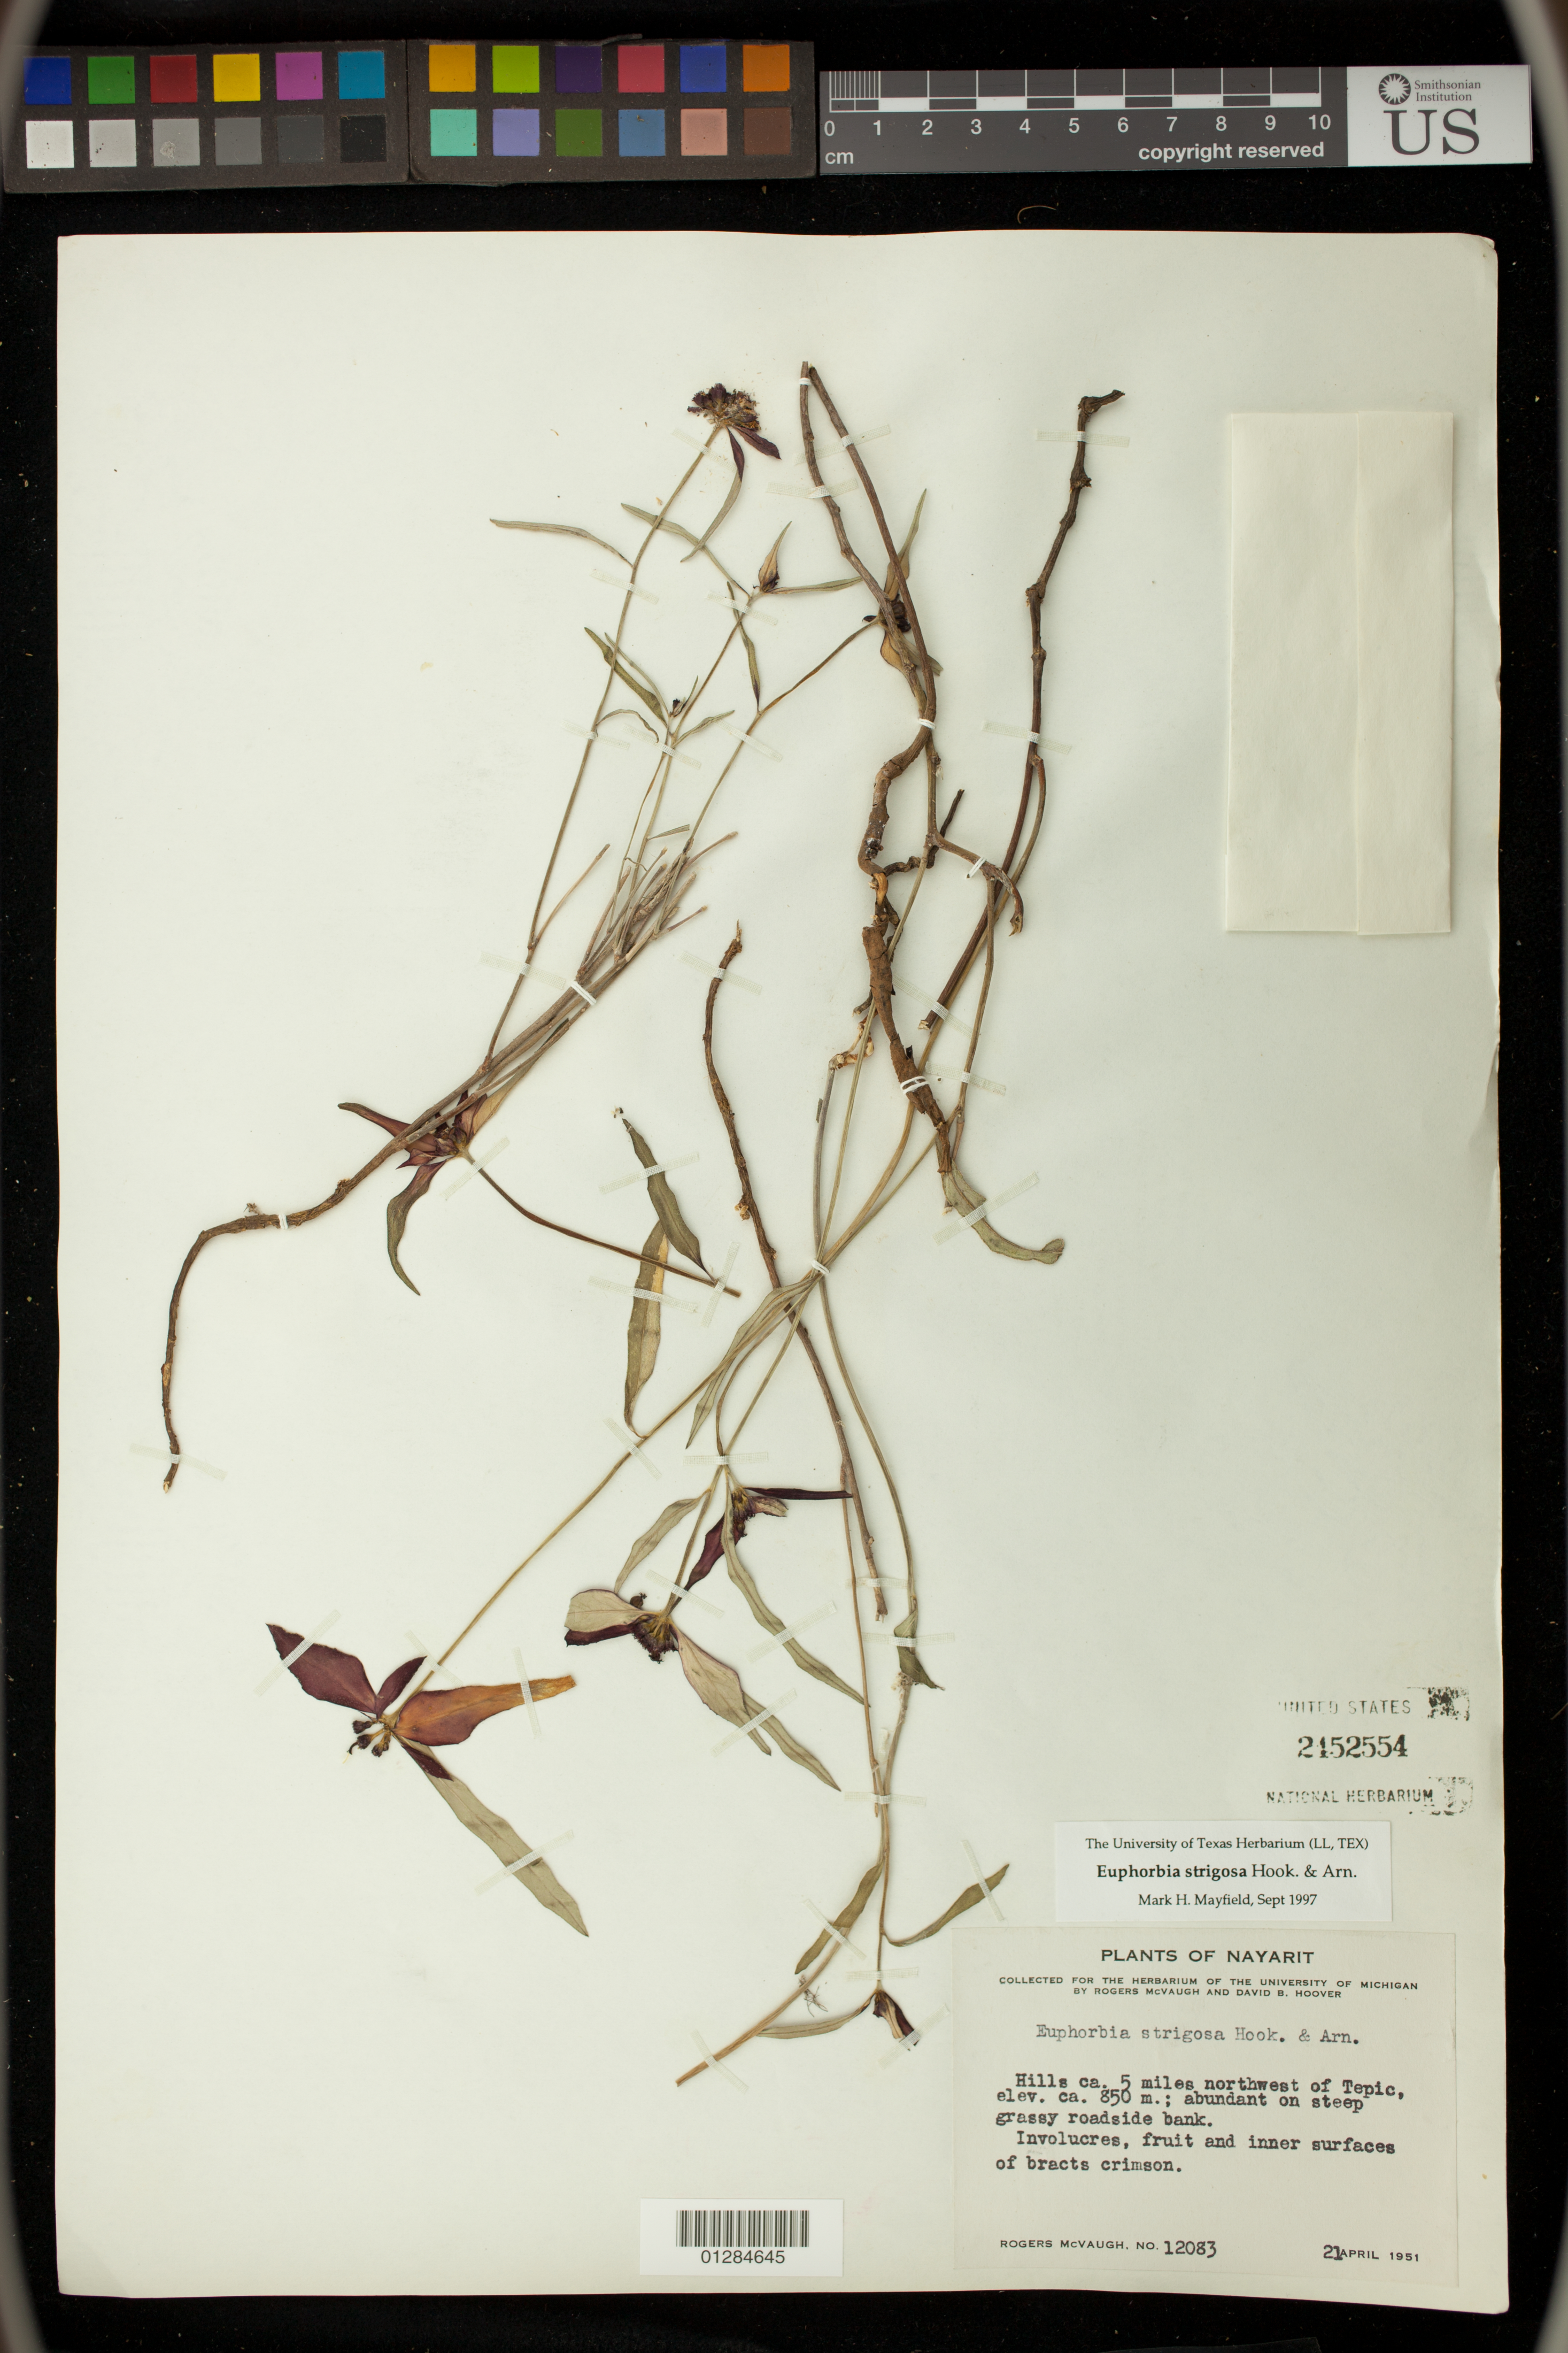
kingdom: Plantae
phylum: Tracheophyta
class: Magnoliopsida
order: Malpighiales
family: Euphorbiaceae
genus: Euphorbia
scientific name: Euphorbia strigosa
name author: Hook. & Arn.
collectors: R. McVaugh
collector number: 12083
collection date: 1951-04-21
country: Mexico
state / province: Nayarit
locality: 5 miles northwest of Tepic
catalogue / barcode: US 2152554